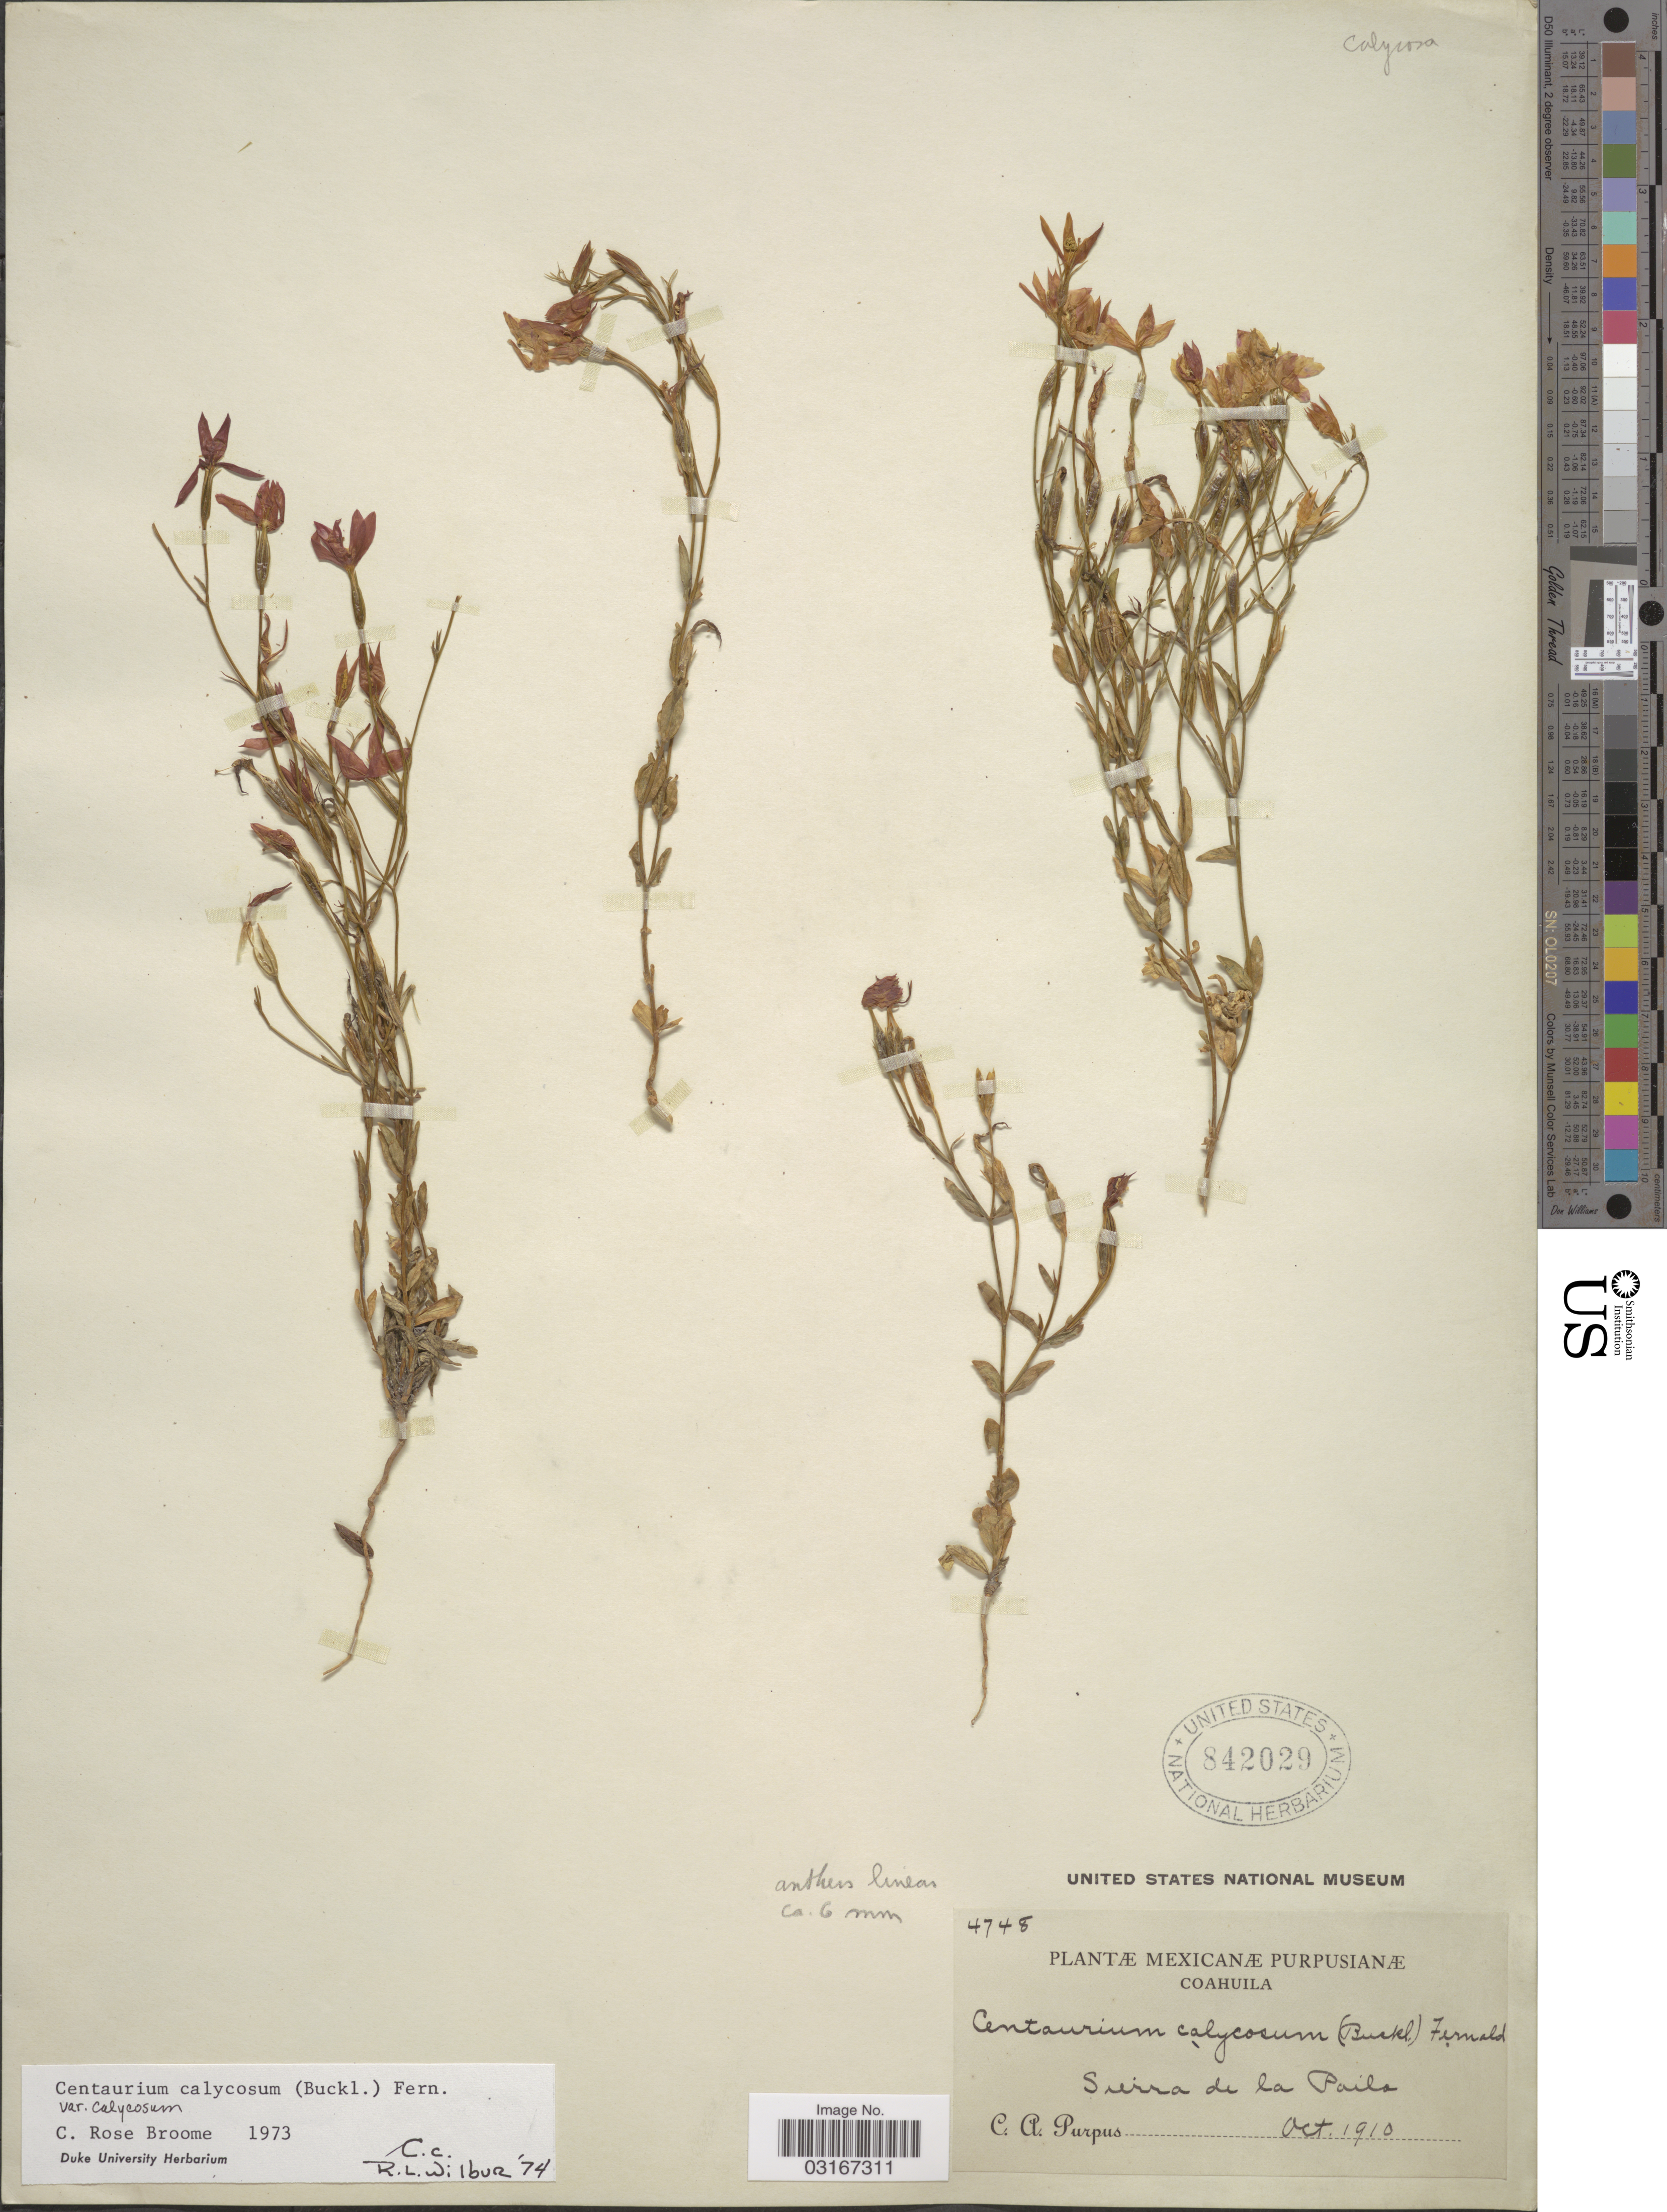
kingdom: Plantae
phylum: Tracheophyta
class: Magnoliopsida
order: Gentianales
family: Gentianaceae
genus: Centaurium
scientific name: Centaurium calycosum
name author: (Buckley) Buckley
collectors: C. A. Purpus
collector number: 4748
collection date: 1910-10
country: Mexico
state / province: Coahuila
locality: Sierra de la Paila.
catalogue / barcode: US 842029